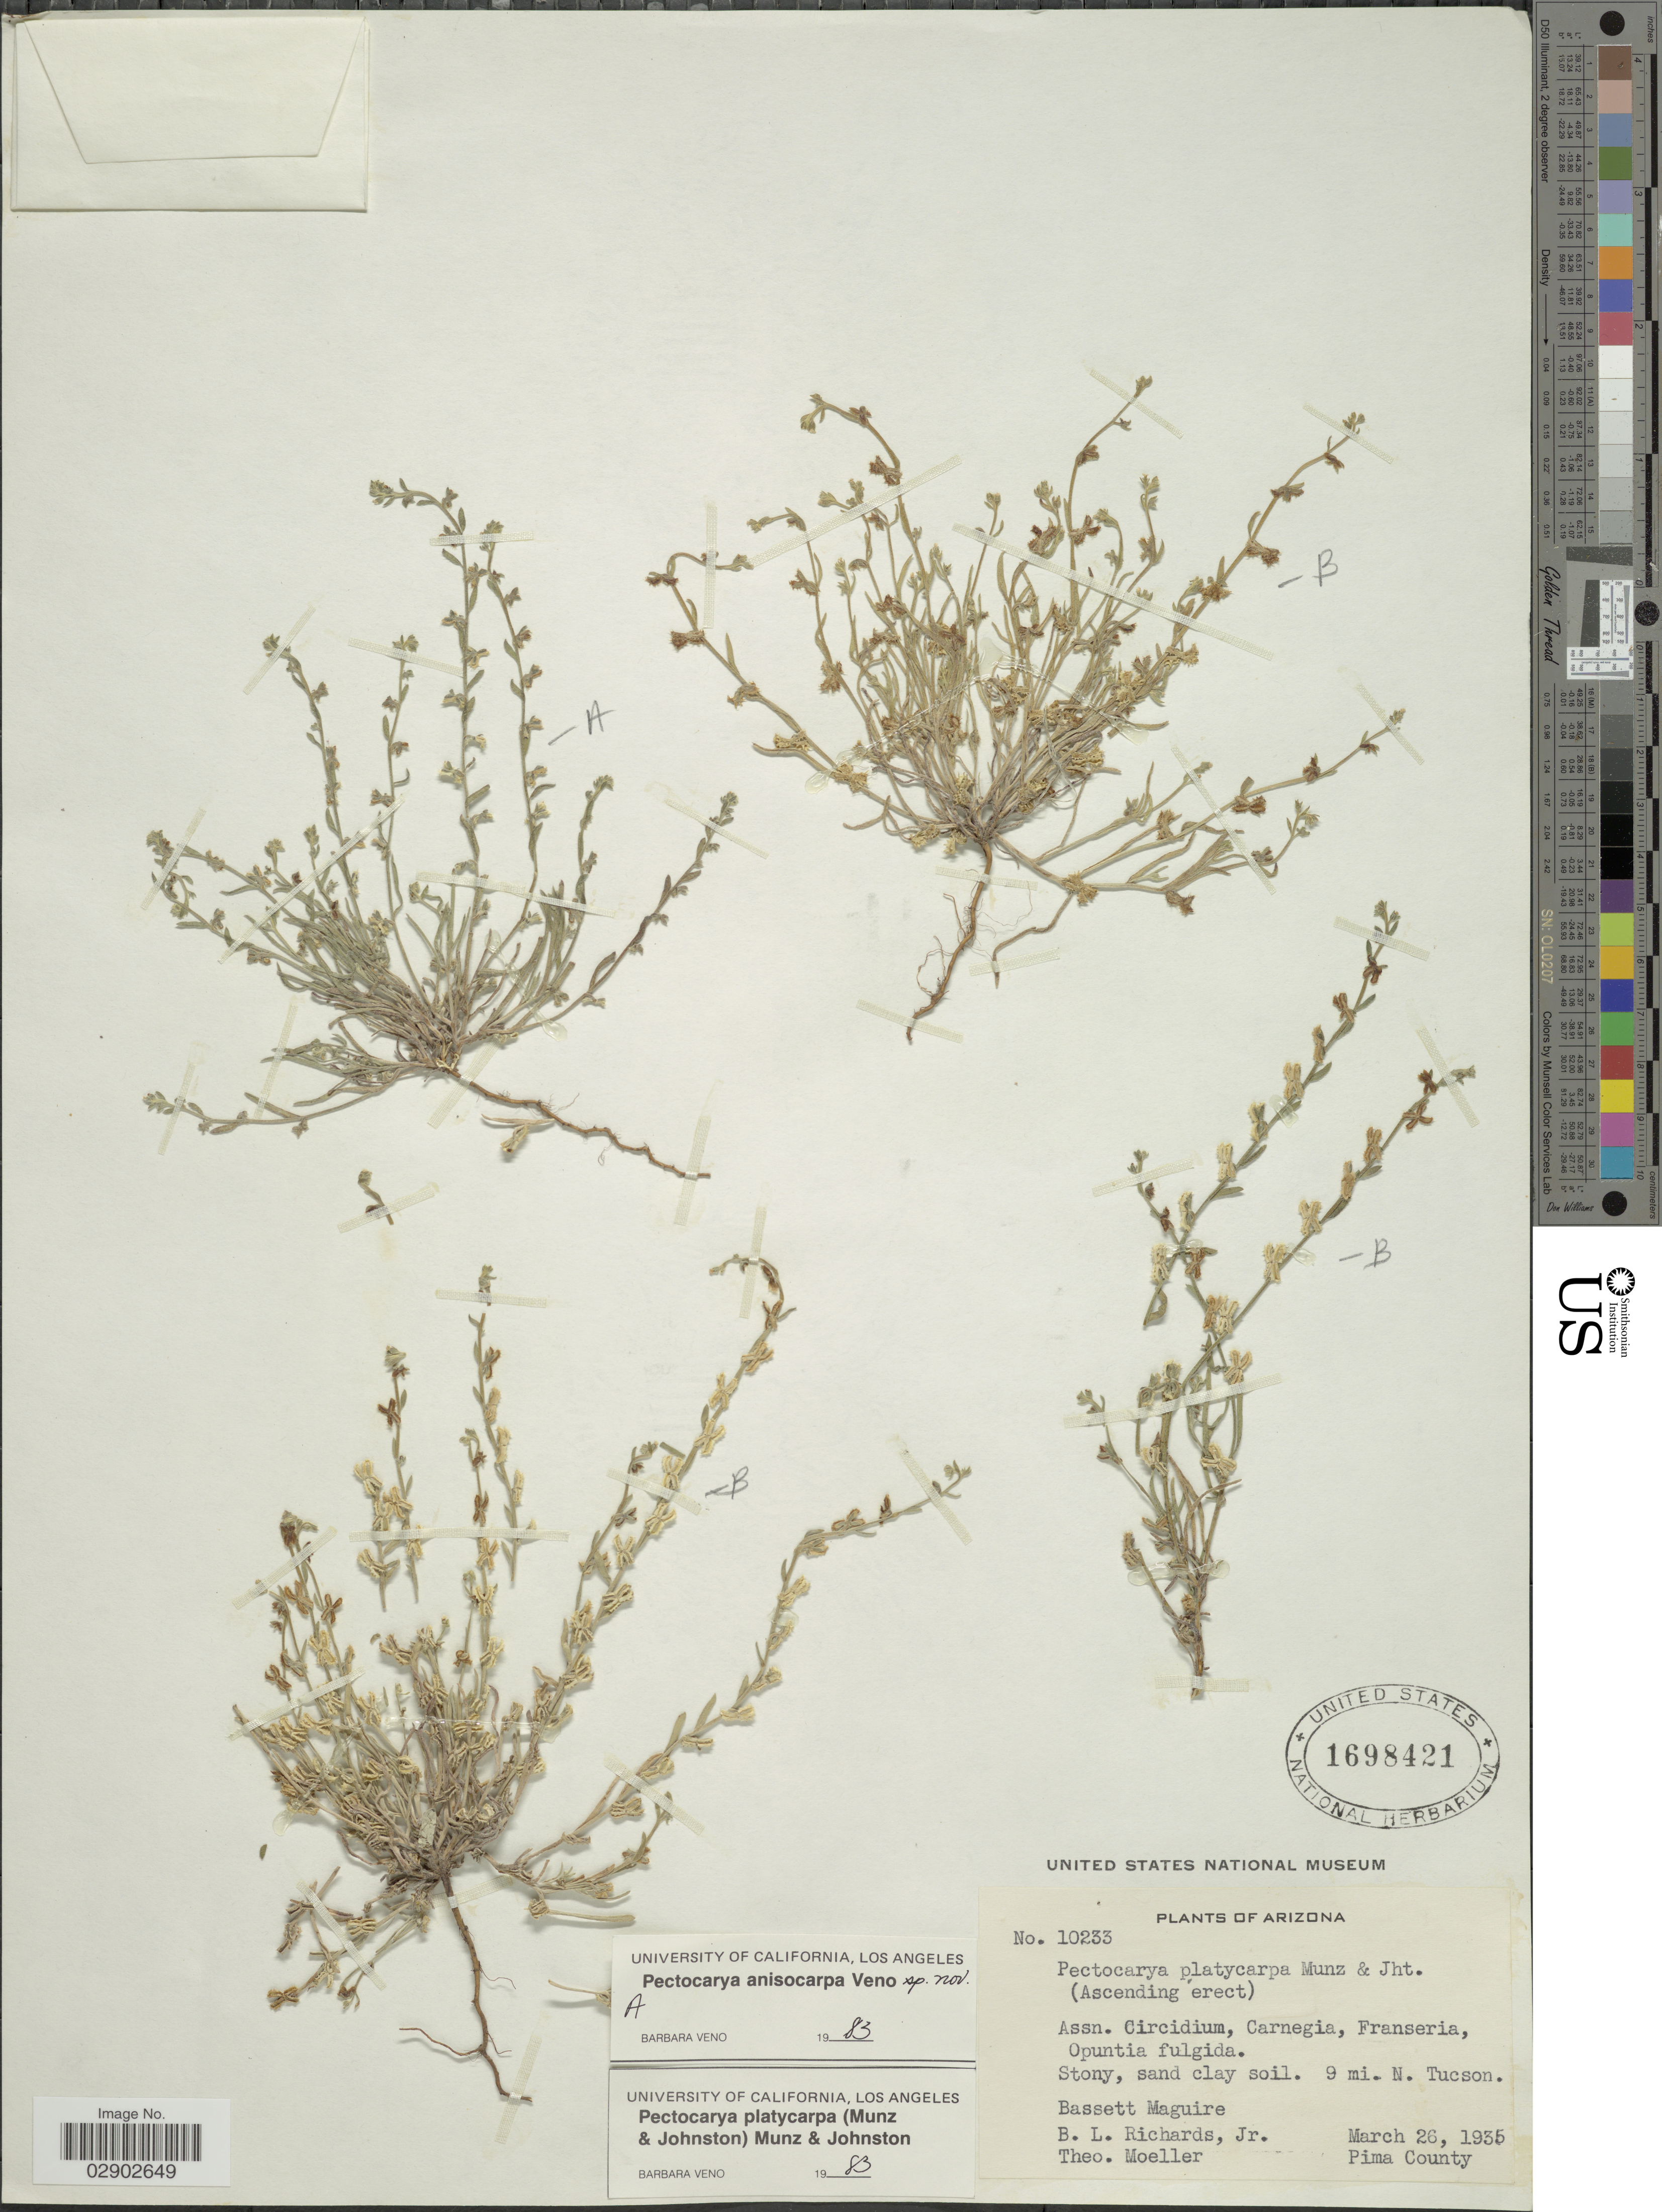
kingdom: Plantae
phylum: Tracheophyta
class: Magnoliopsida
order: Boraginales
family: Boraginaceae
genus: Pectocarya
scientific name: Pectocarya anisocarpa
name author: Veno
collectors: B. Maguire, B. Richards & T. Moeller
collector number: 10233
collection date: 1935-03-26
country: United States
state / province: Arizona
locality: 9 mi N. Tucson, Pima County.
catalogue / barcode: US 1698421